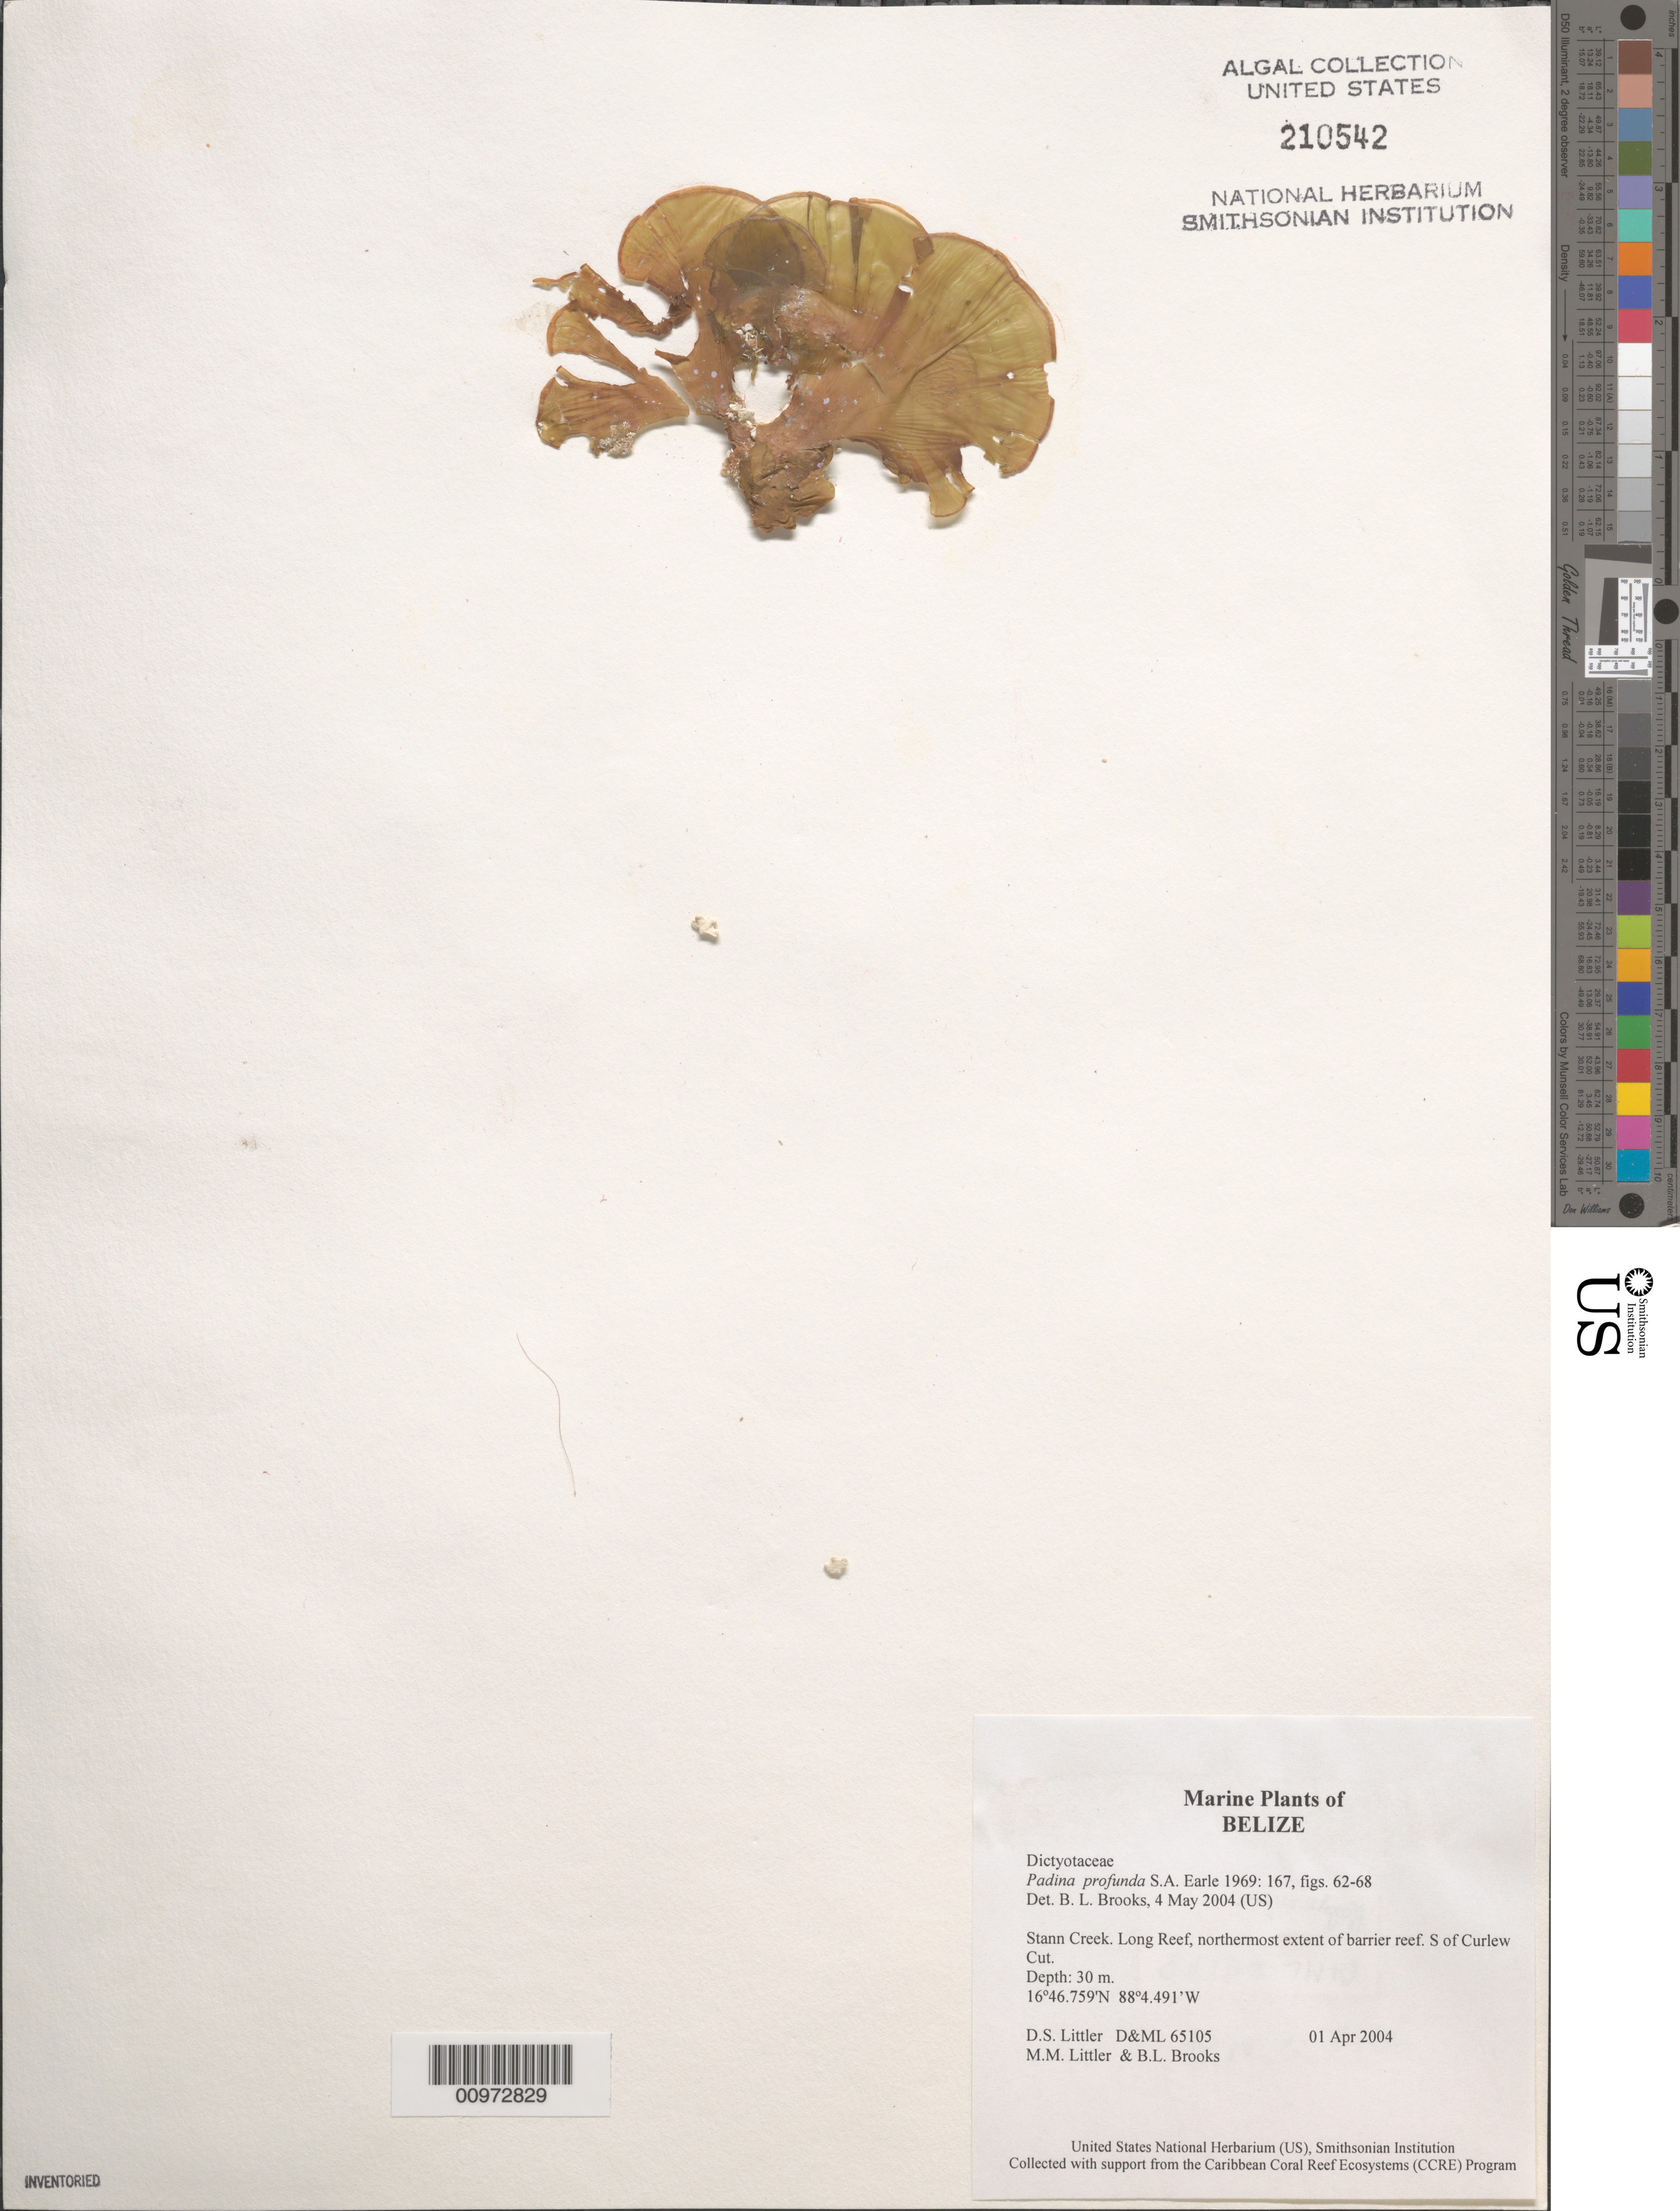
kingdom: Chromista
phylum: Ochrophyta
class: Phaeophyceae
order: Dictyotales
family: Dictyotaceae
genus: Padina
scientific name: Padina pavonica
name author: (L.) Thivy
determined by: Algae name updating Project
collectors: D. S. Littler, M. M. Littler & B. Brooks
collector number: D&ML 65105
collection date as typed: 01 Apr 2004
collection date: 2004-04-01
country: Belize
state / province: Stann Creek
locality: Long Reef, south of Curlew Cut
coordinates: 16 46.759'N, 88 4.491'W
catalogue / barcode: US 210542